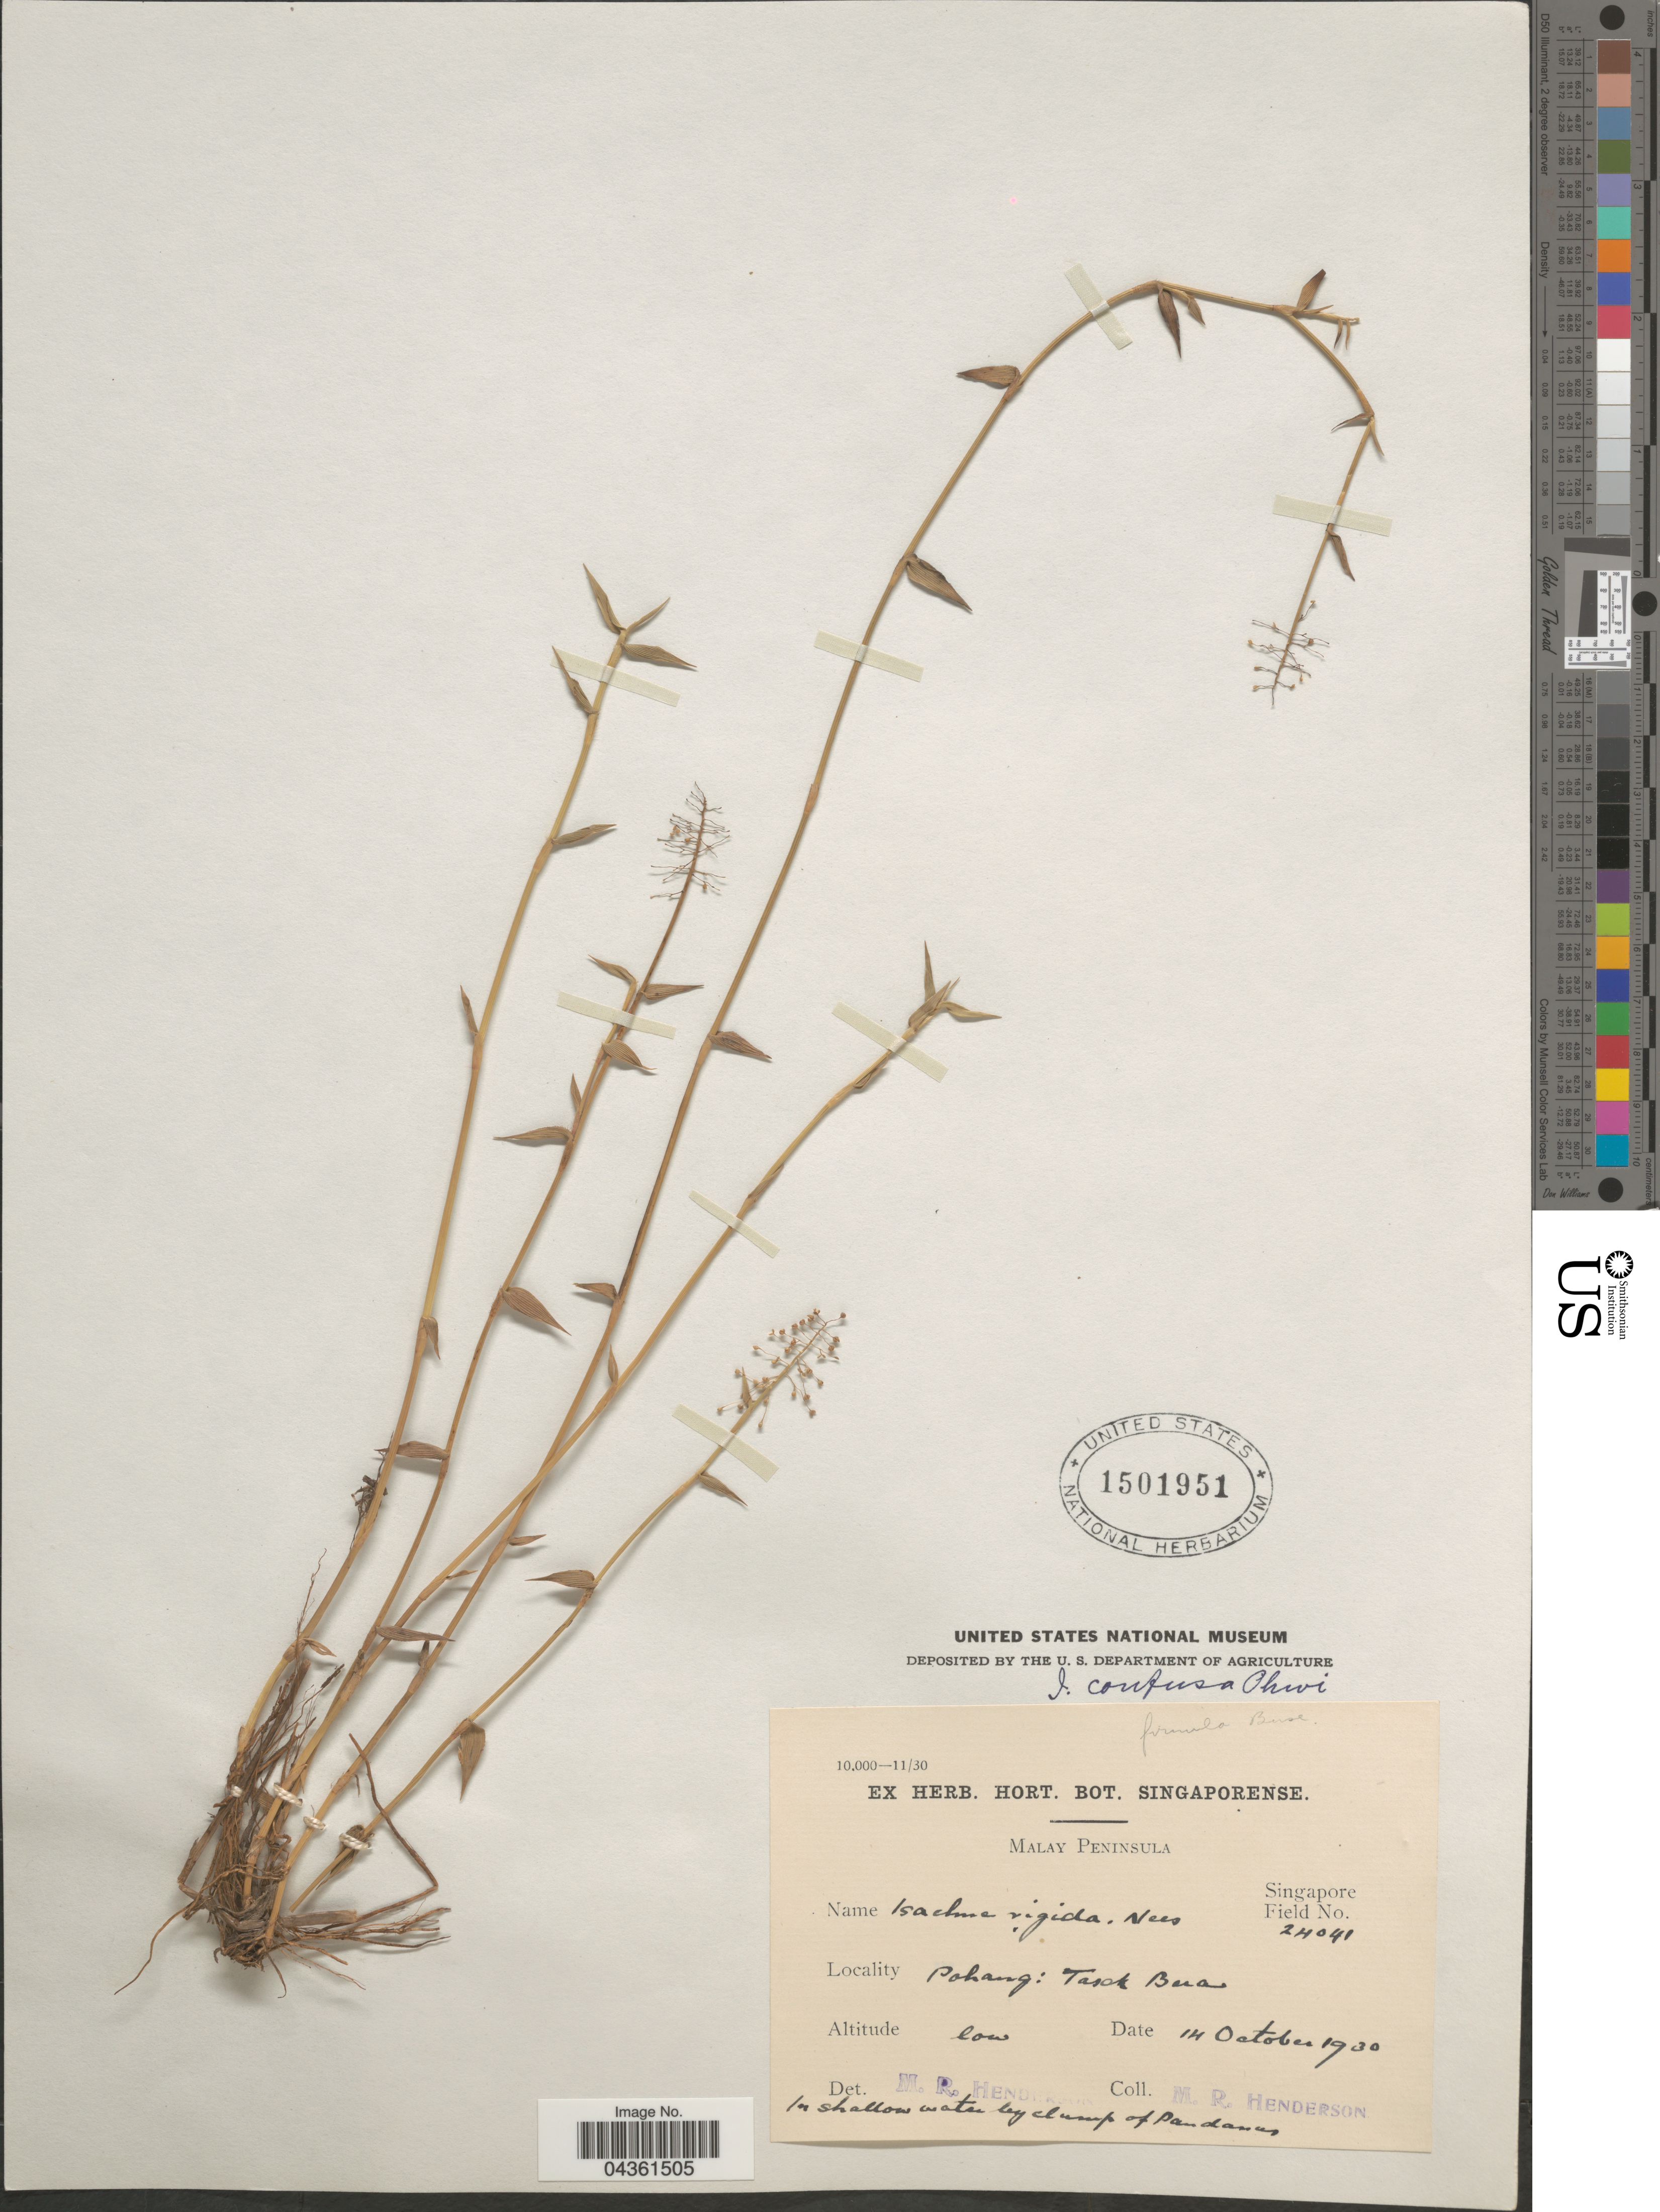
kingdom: Plantae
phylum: Tracheophyta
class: Liliopsida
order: Poales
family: Poaceae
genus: Isachne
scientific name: Isachne confusa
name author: Ohwi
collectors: M. Henderson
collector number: Singapore Field 24041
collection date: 1930-10-14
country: Malaysia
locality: Malay Peninsula. Pohang: Tasek Bera.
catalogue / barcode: US 1501951